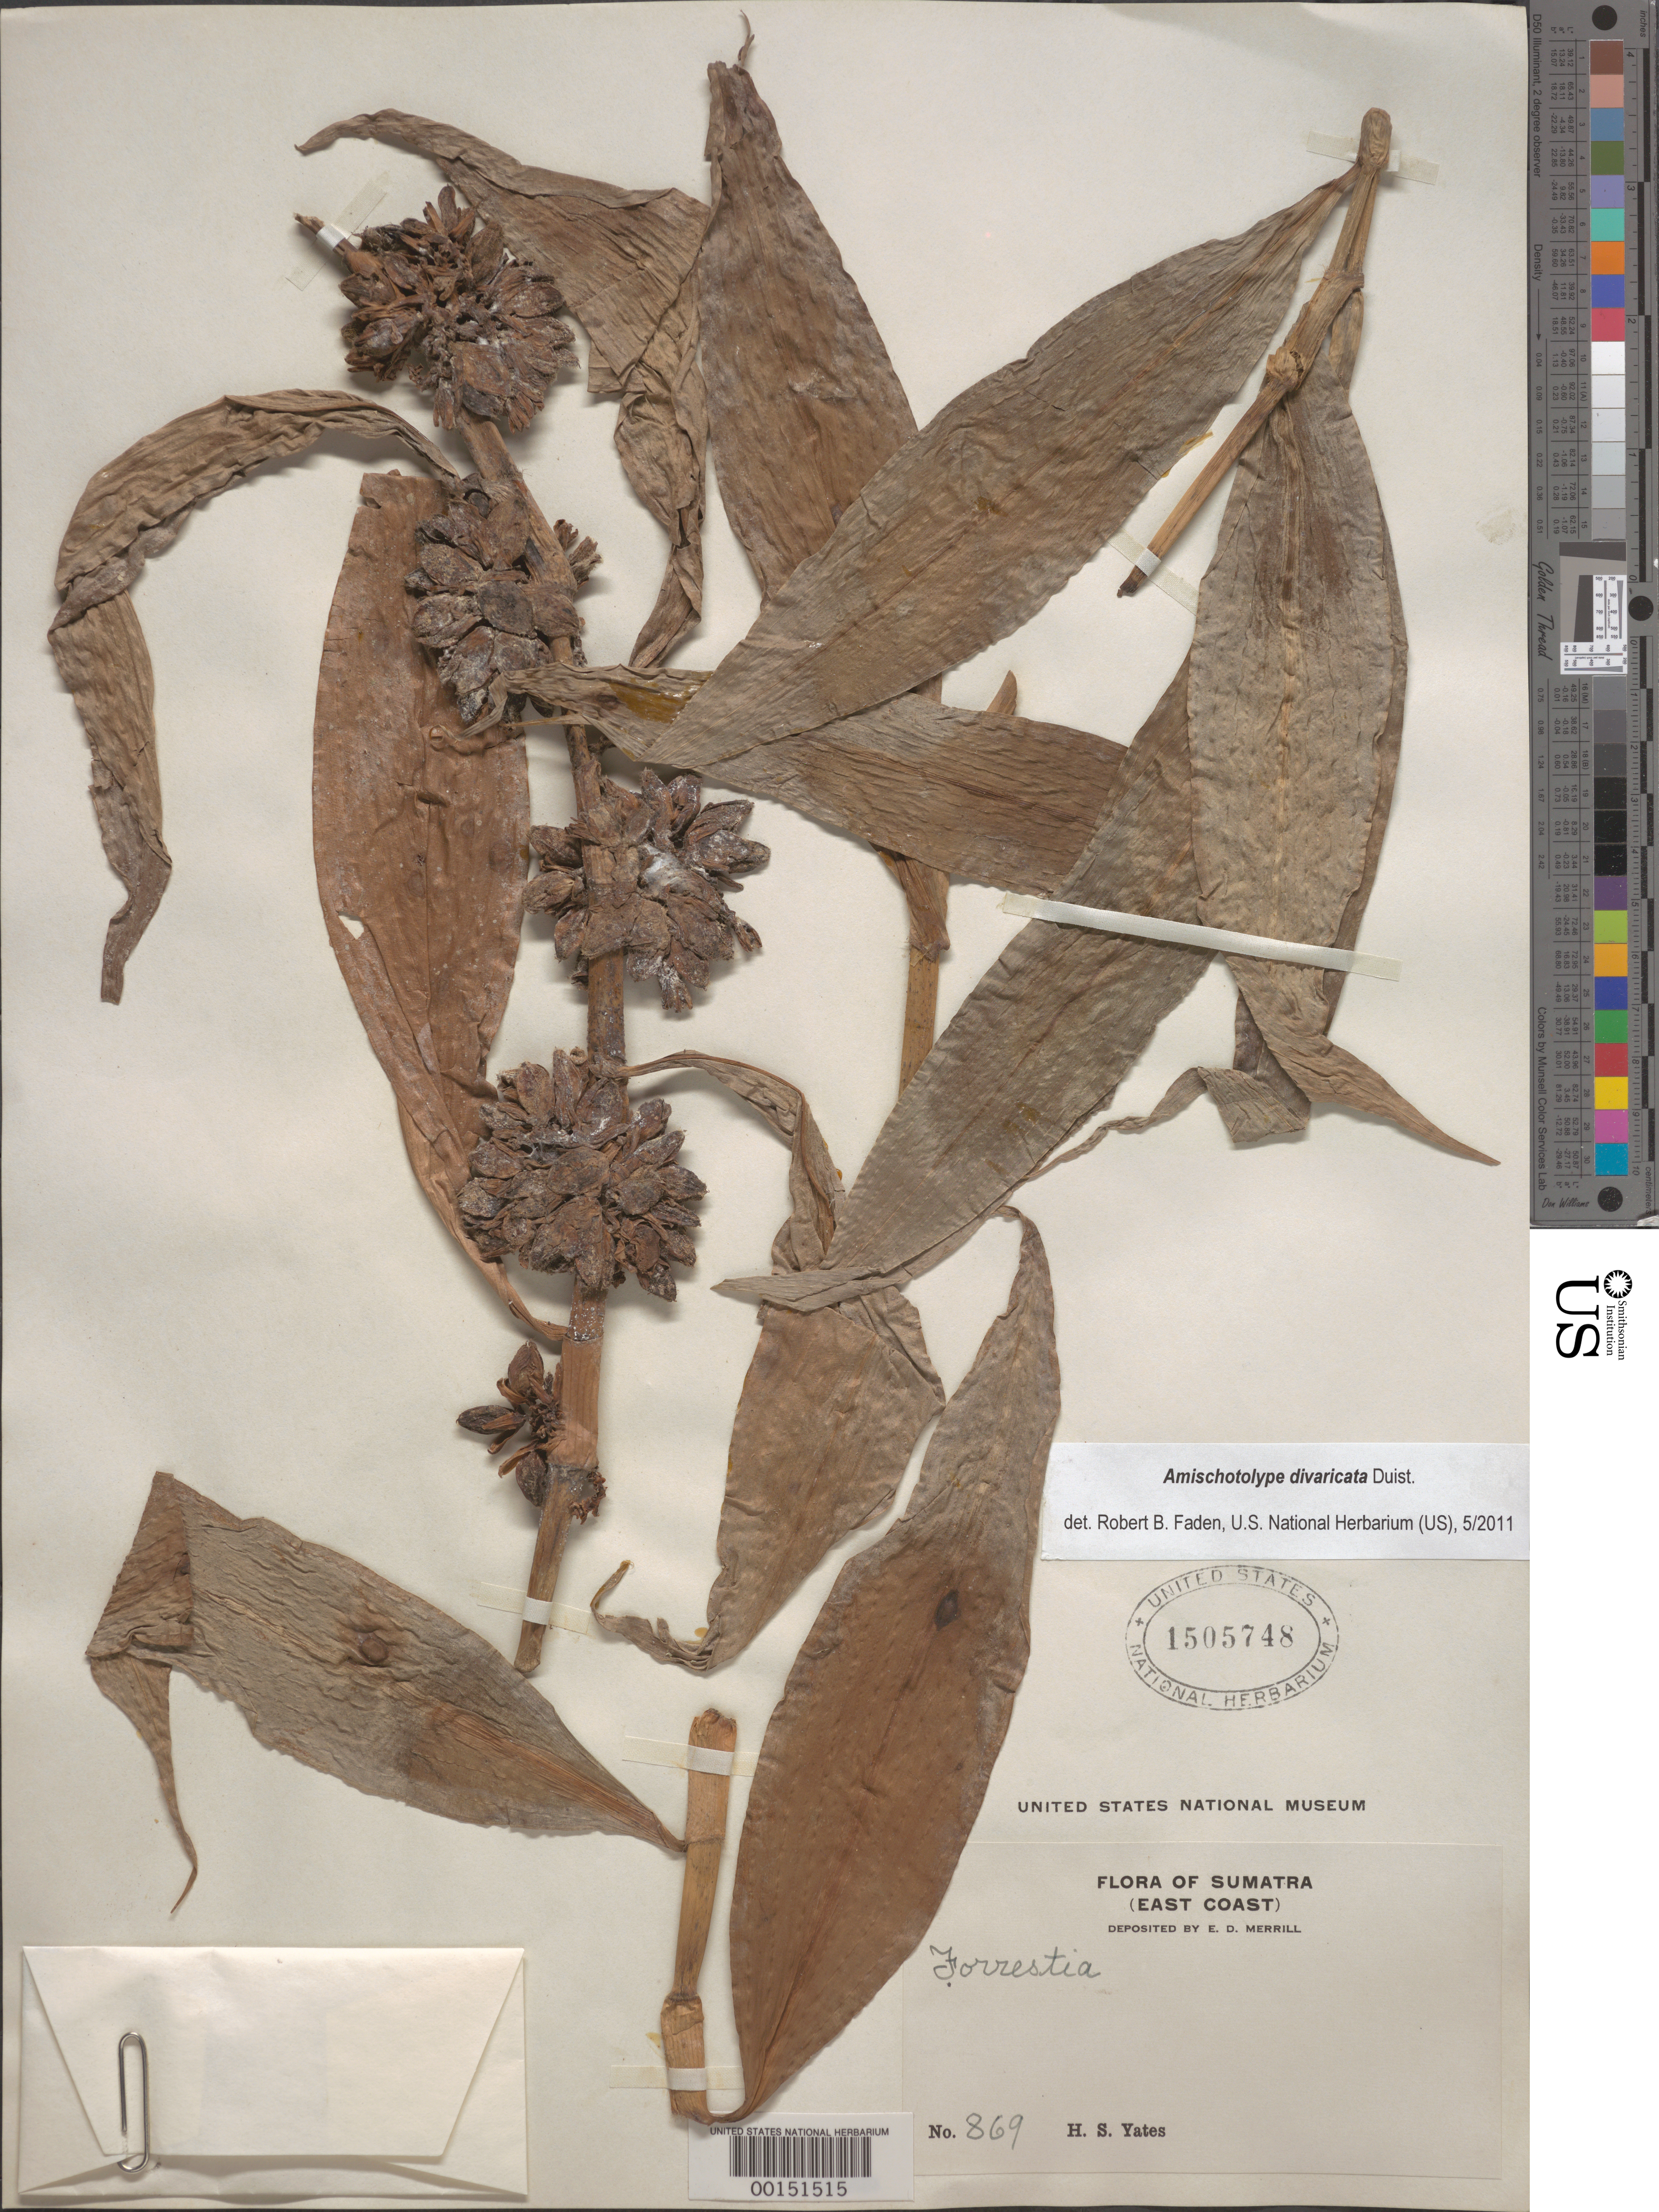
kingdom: Plantae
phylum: Tracheophyta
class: Liliopsida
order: Commelinales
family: Commelinaceae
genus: Amischotolype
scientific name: Amischotolype divaricata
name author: Duist.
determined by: Faden, Robert B., (US), Smithsonian Institution - National Museum of Natural History (UNITED STATES)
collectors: H. S. Yates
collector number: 869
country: Indonesia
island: Sumatra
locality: East coast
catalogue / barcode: US 1505748